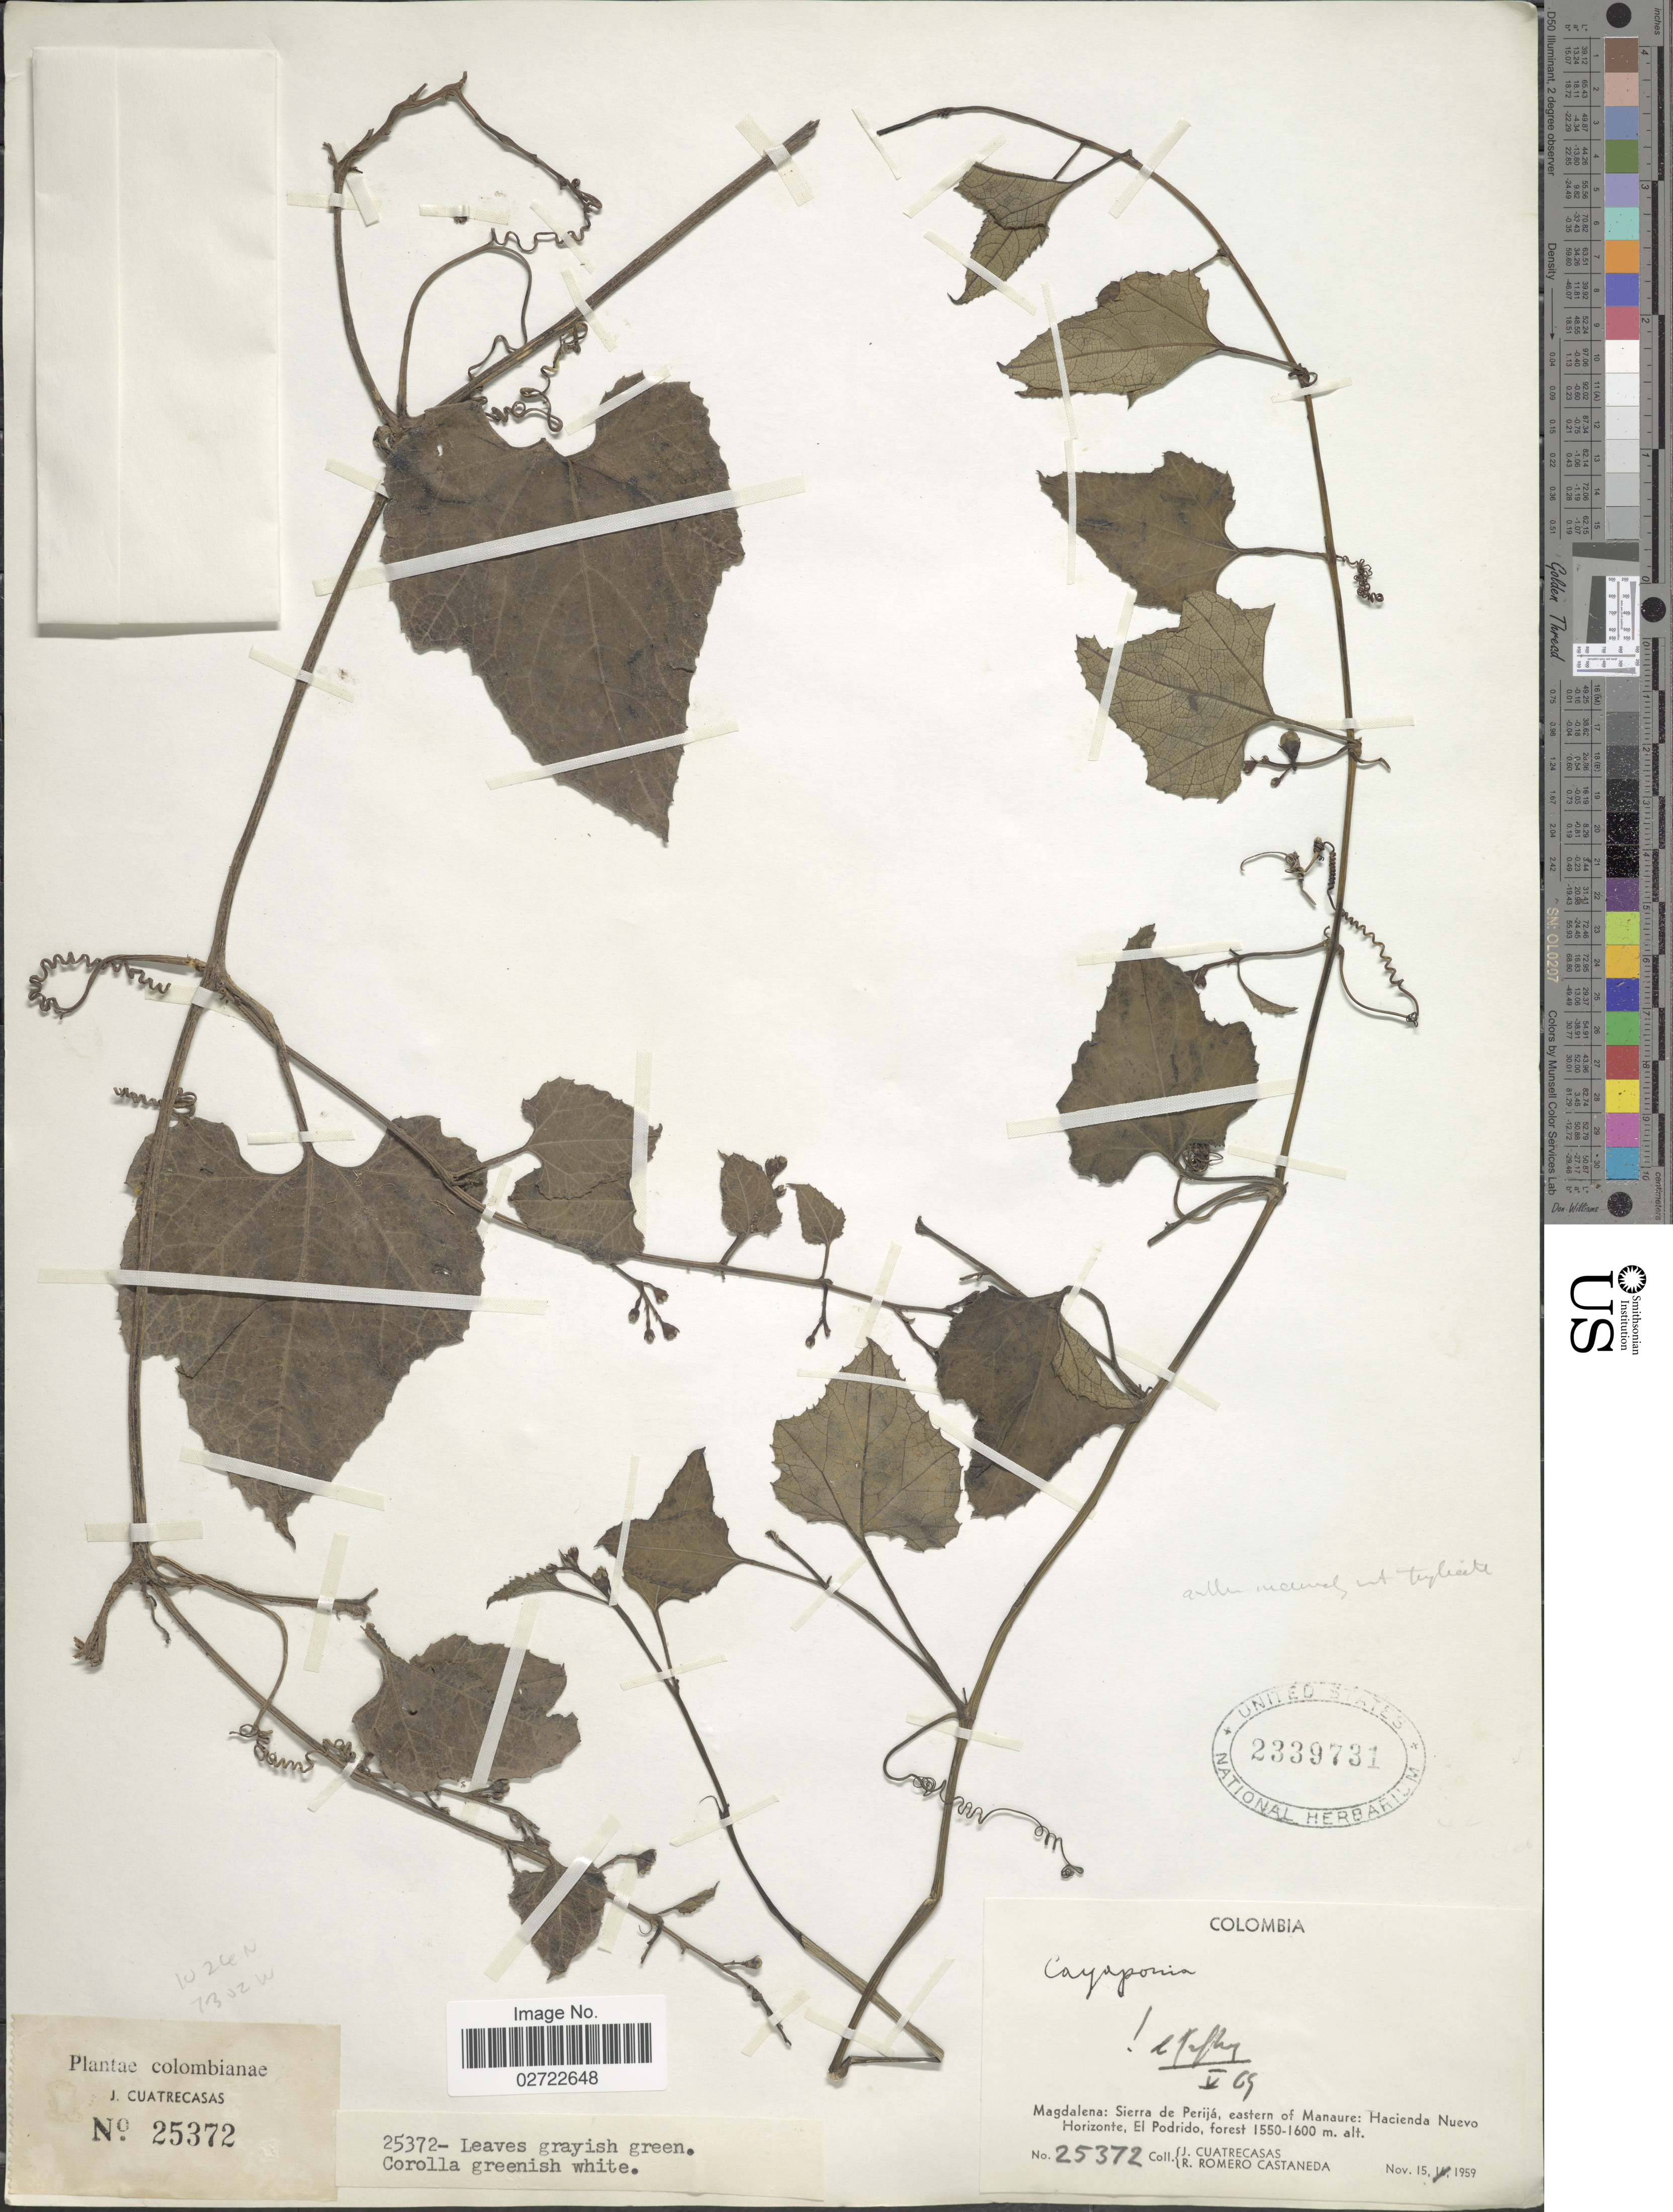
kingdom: Plantae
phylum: Tracheophyta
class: Magnoliopsida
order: Cucurbitales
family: Cucurbitaceae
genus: Cayaponia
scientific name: Cayaponia sp.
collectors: J. Cuatrecasas & R. Romero Castañeda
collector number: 25372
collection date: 1959-11-15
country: Colombia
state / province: Magdalena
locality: Sierra de Perija, eastern of Manaure: Hacienda Nuevo Horizonte, El Podrido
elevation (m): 1550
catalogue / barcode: US 2339731